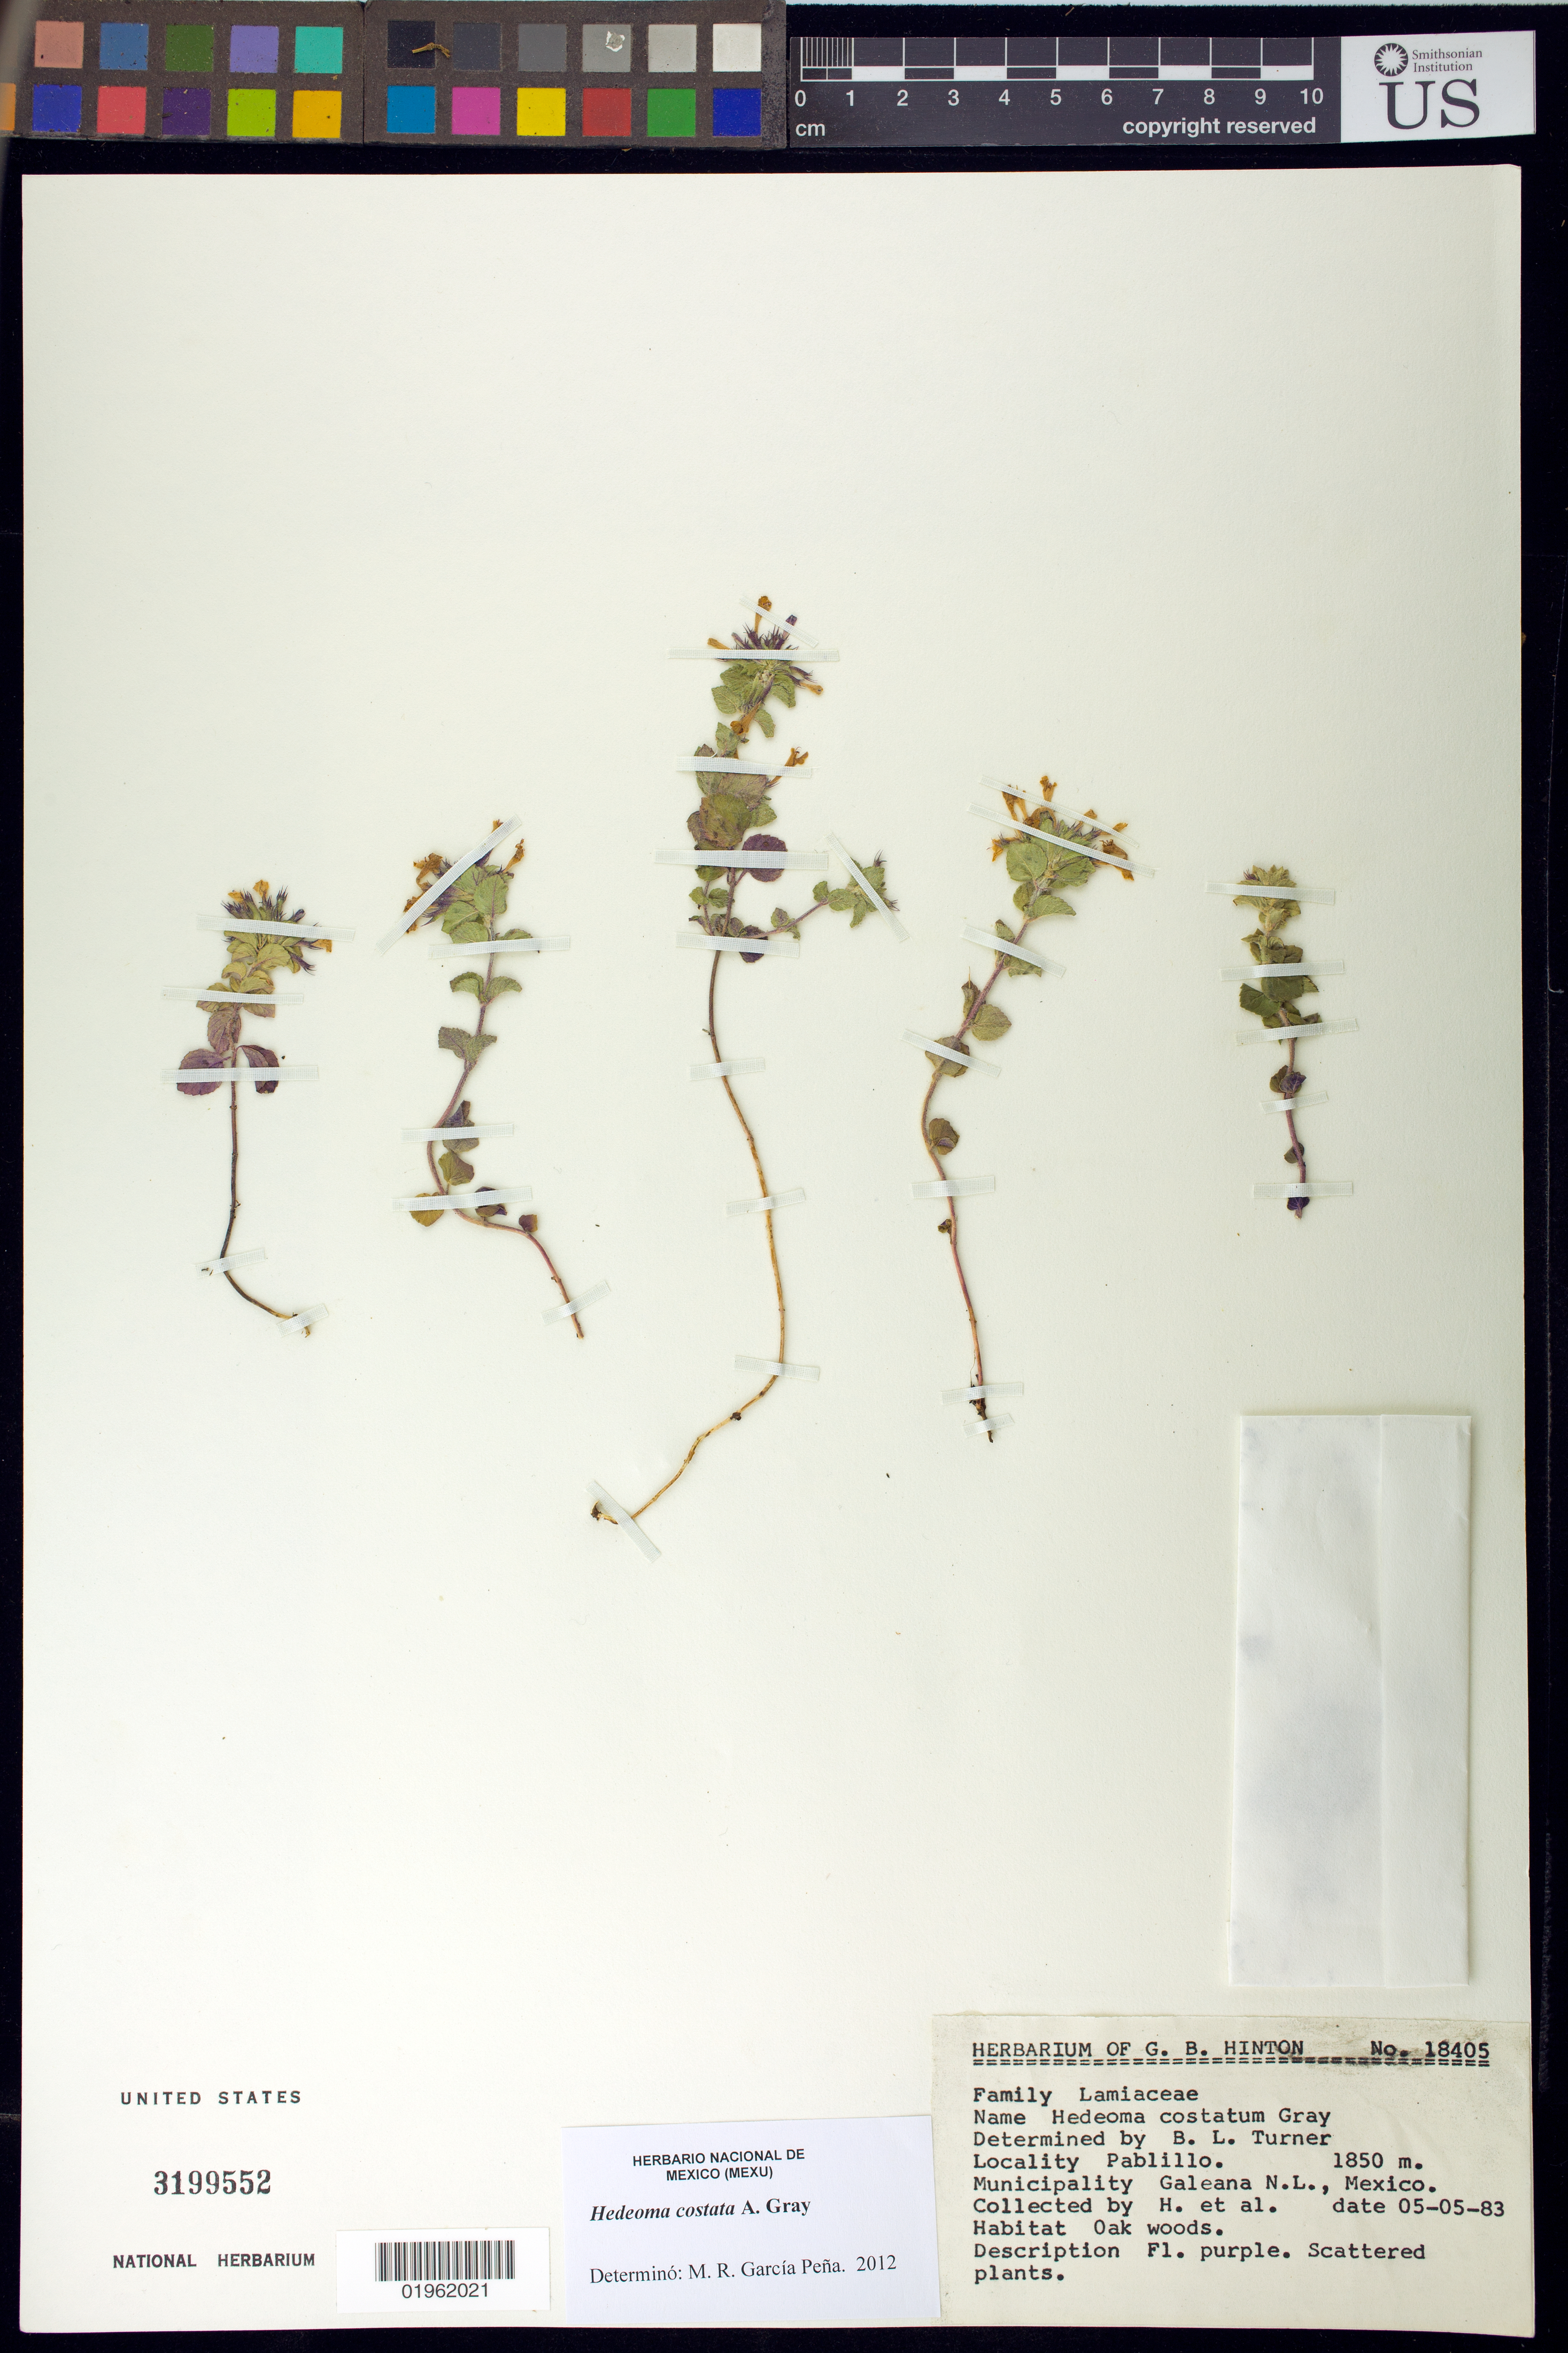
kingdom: Plantae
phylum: Tracheophyta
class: Magnoliopsida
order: Lamiales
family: Lamiaceae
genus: Hedeoma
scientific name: Hedeoma costata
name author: A. Gray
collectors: G. B. Hinton & et al.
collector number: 18405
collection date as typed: Transcribed d/m/y: 5/5/83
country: Mexico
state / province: Nuevo León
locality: Pablillo, Municipailty Galeana N.L.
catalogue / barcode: US 3199552